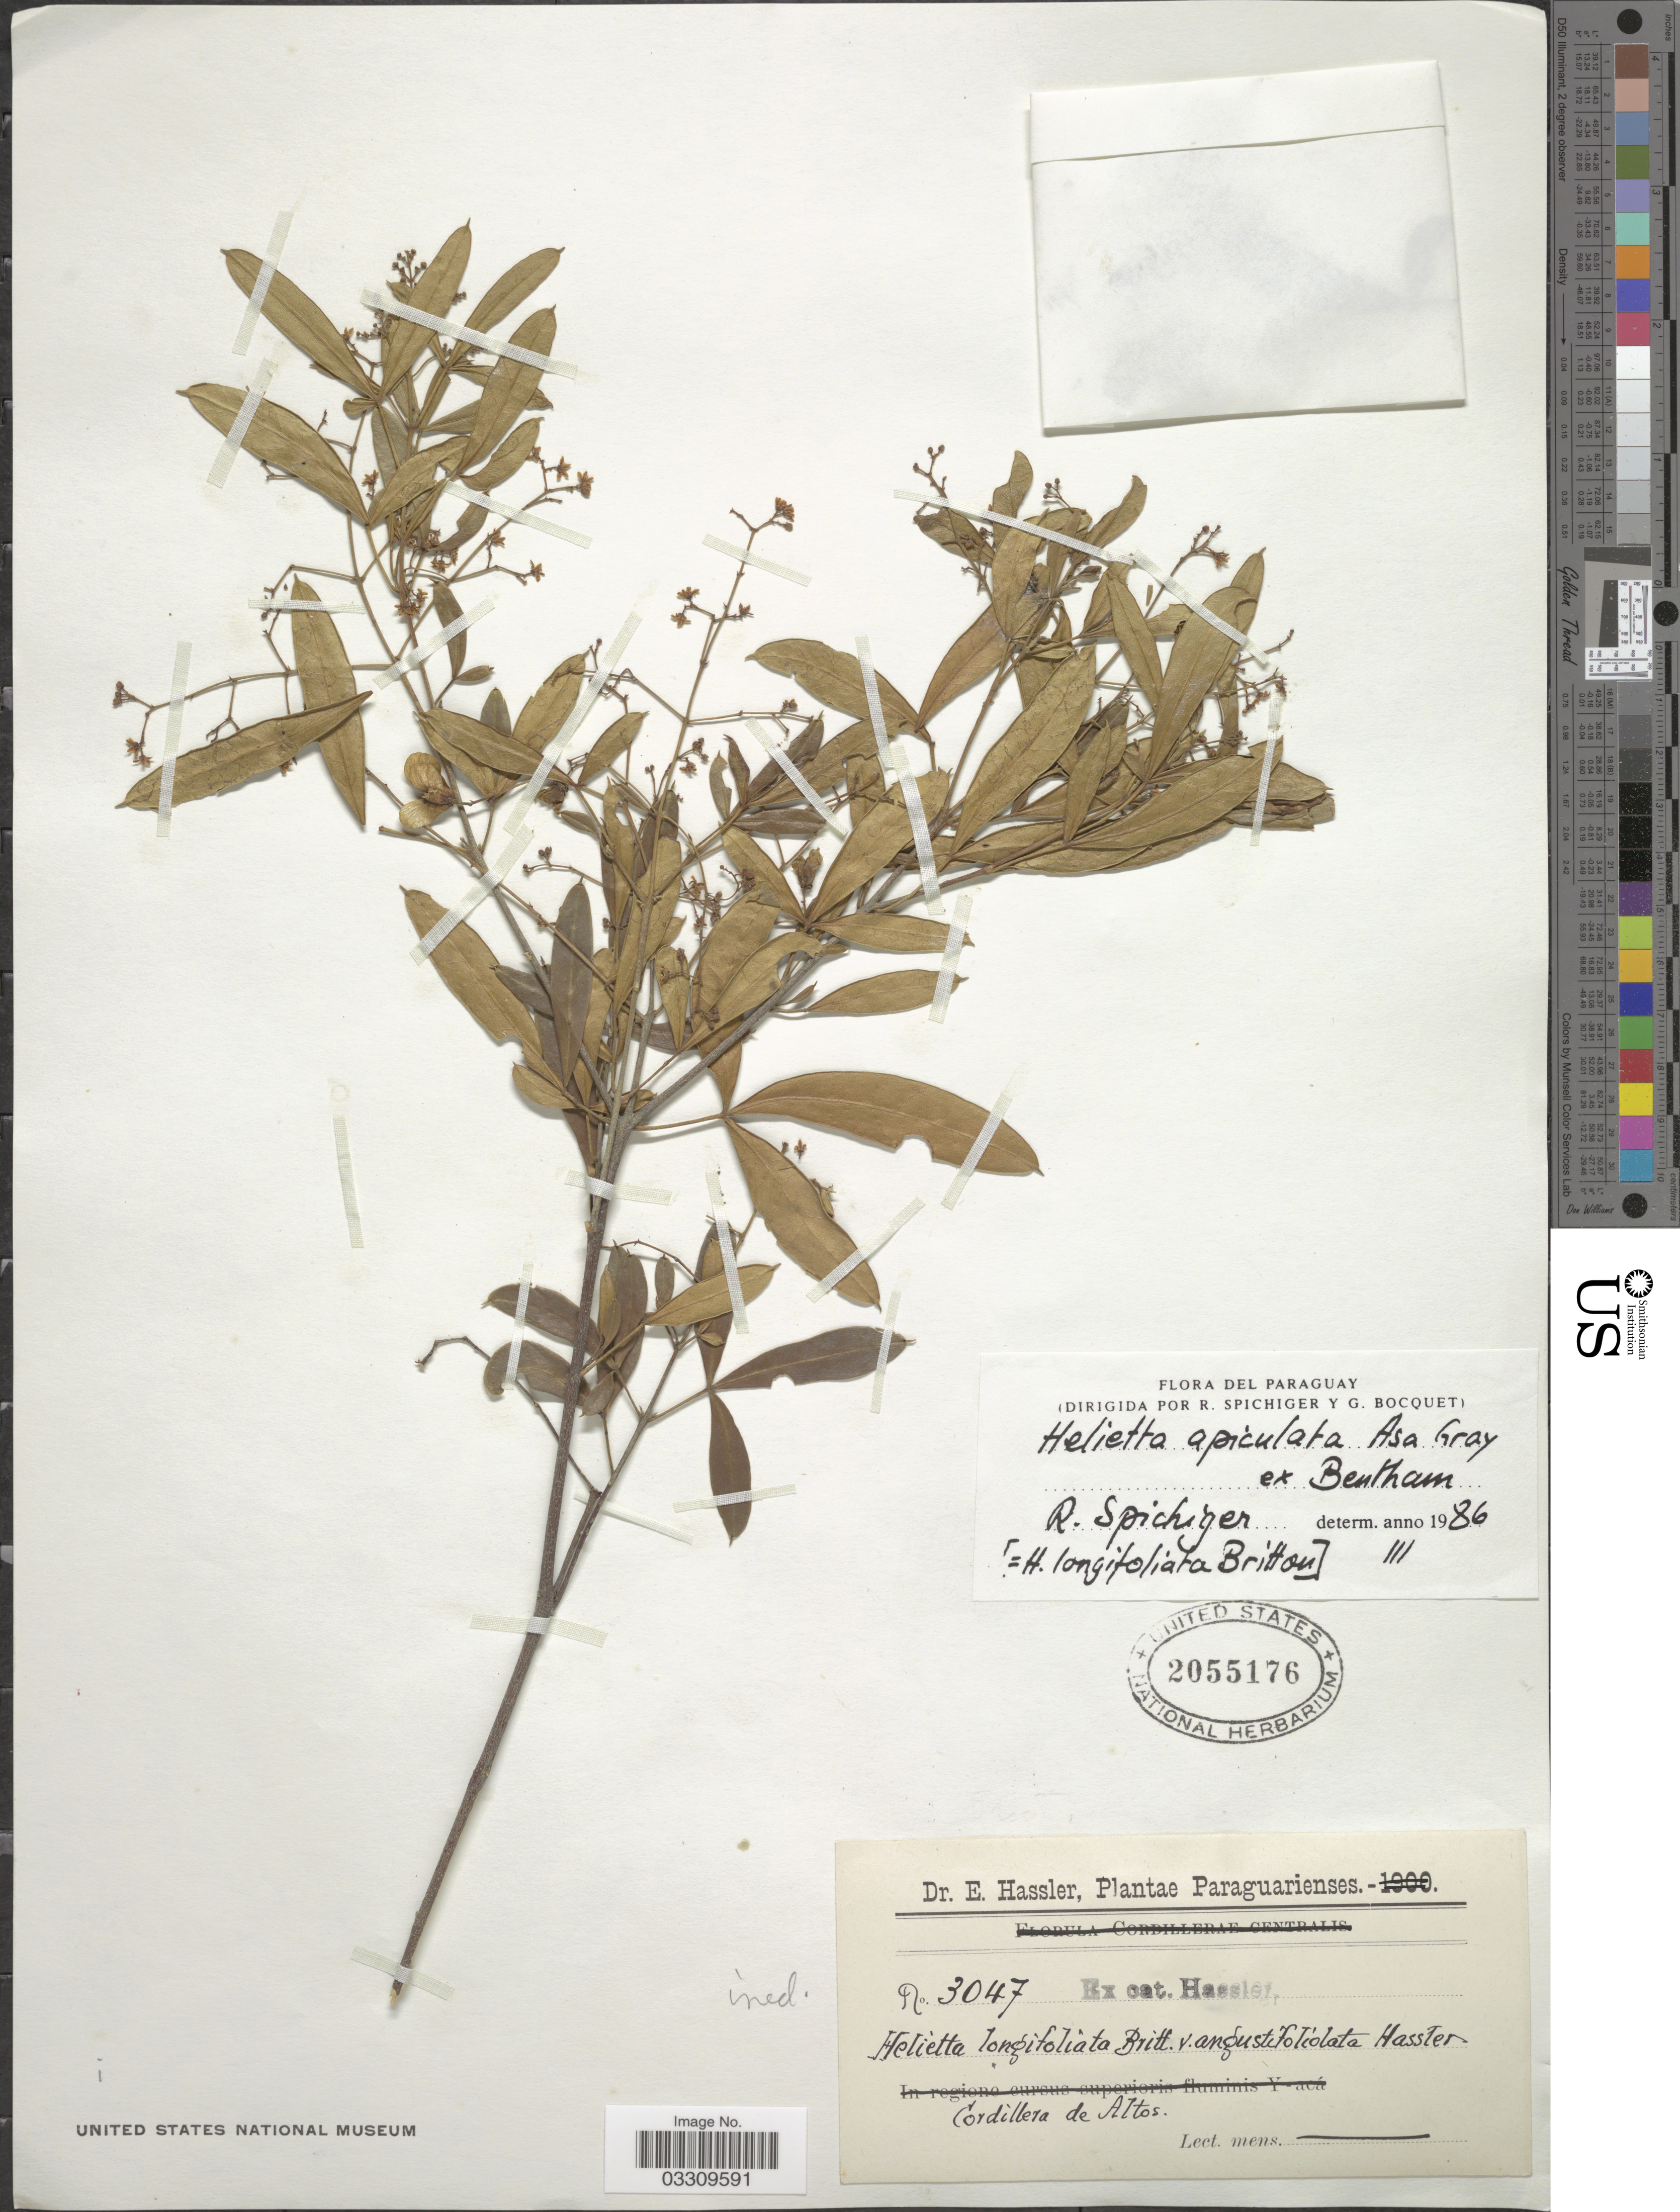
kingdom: Plantae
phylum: Tracheophyta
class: Liliopsida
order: Zingiberales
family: Zingiberaceae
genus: Amomum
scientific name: Amomum dealbatum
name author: Roxb.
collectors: E. Hassler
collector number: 3047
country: Paraguay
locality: Paraguarienses, Cordillera de Altos.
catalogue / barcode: US 2055176